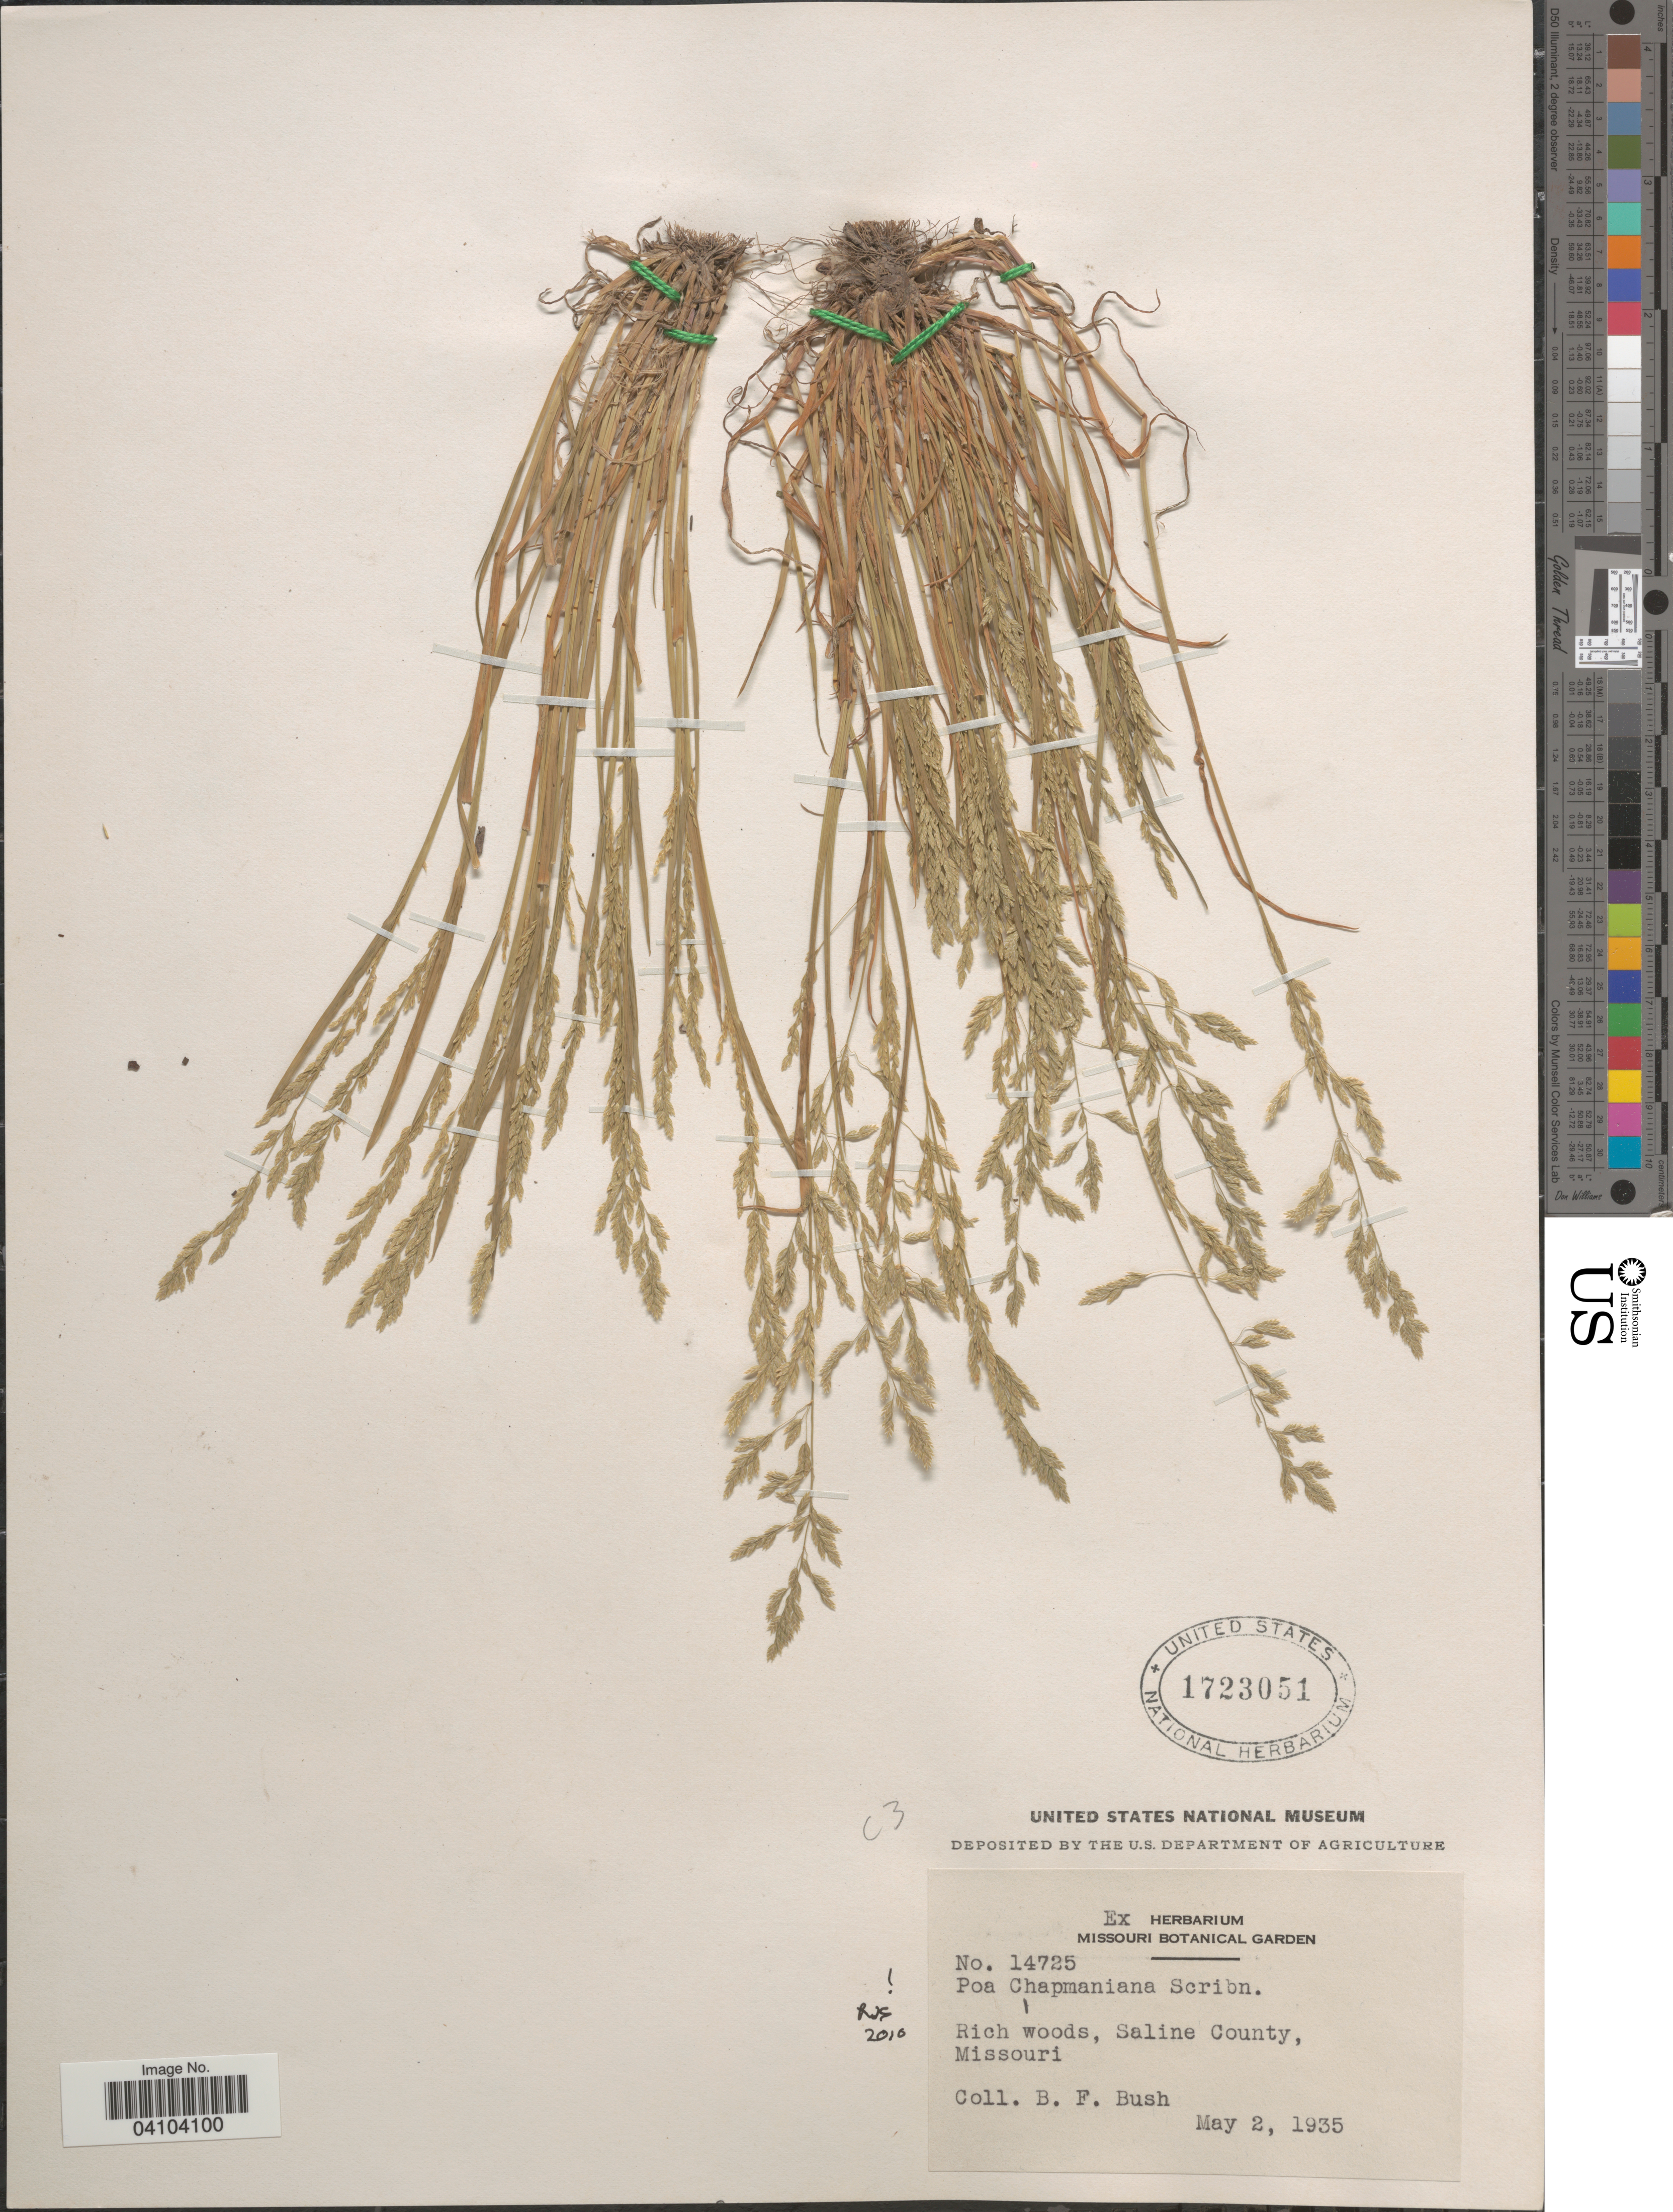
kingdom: Plantae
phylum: Tracheophyta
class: Liliopsida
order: Poales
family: Poaceae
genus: Poa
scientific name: Poa chapmaniana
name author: Scribn.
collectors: B. F. Bush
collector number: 14725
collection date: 1935-05-02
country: United States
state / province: Missouri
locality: Rich woods, Saline County.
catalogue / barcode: US 1723051